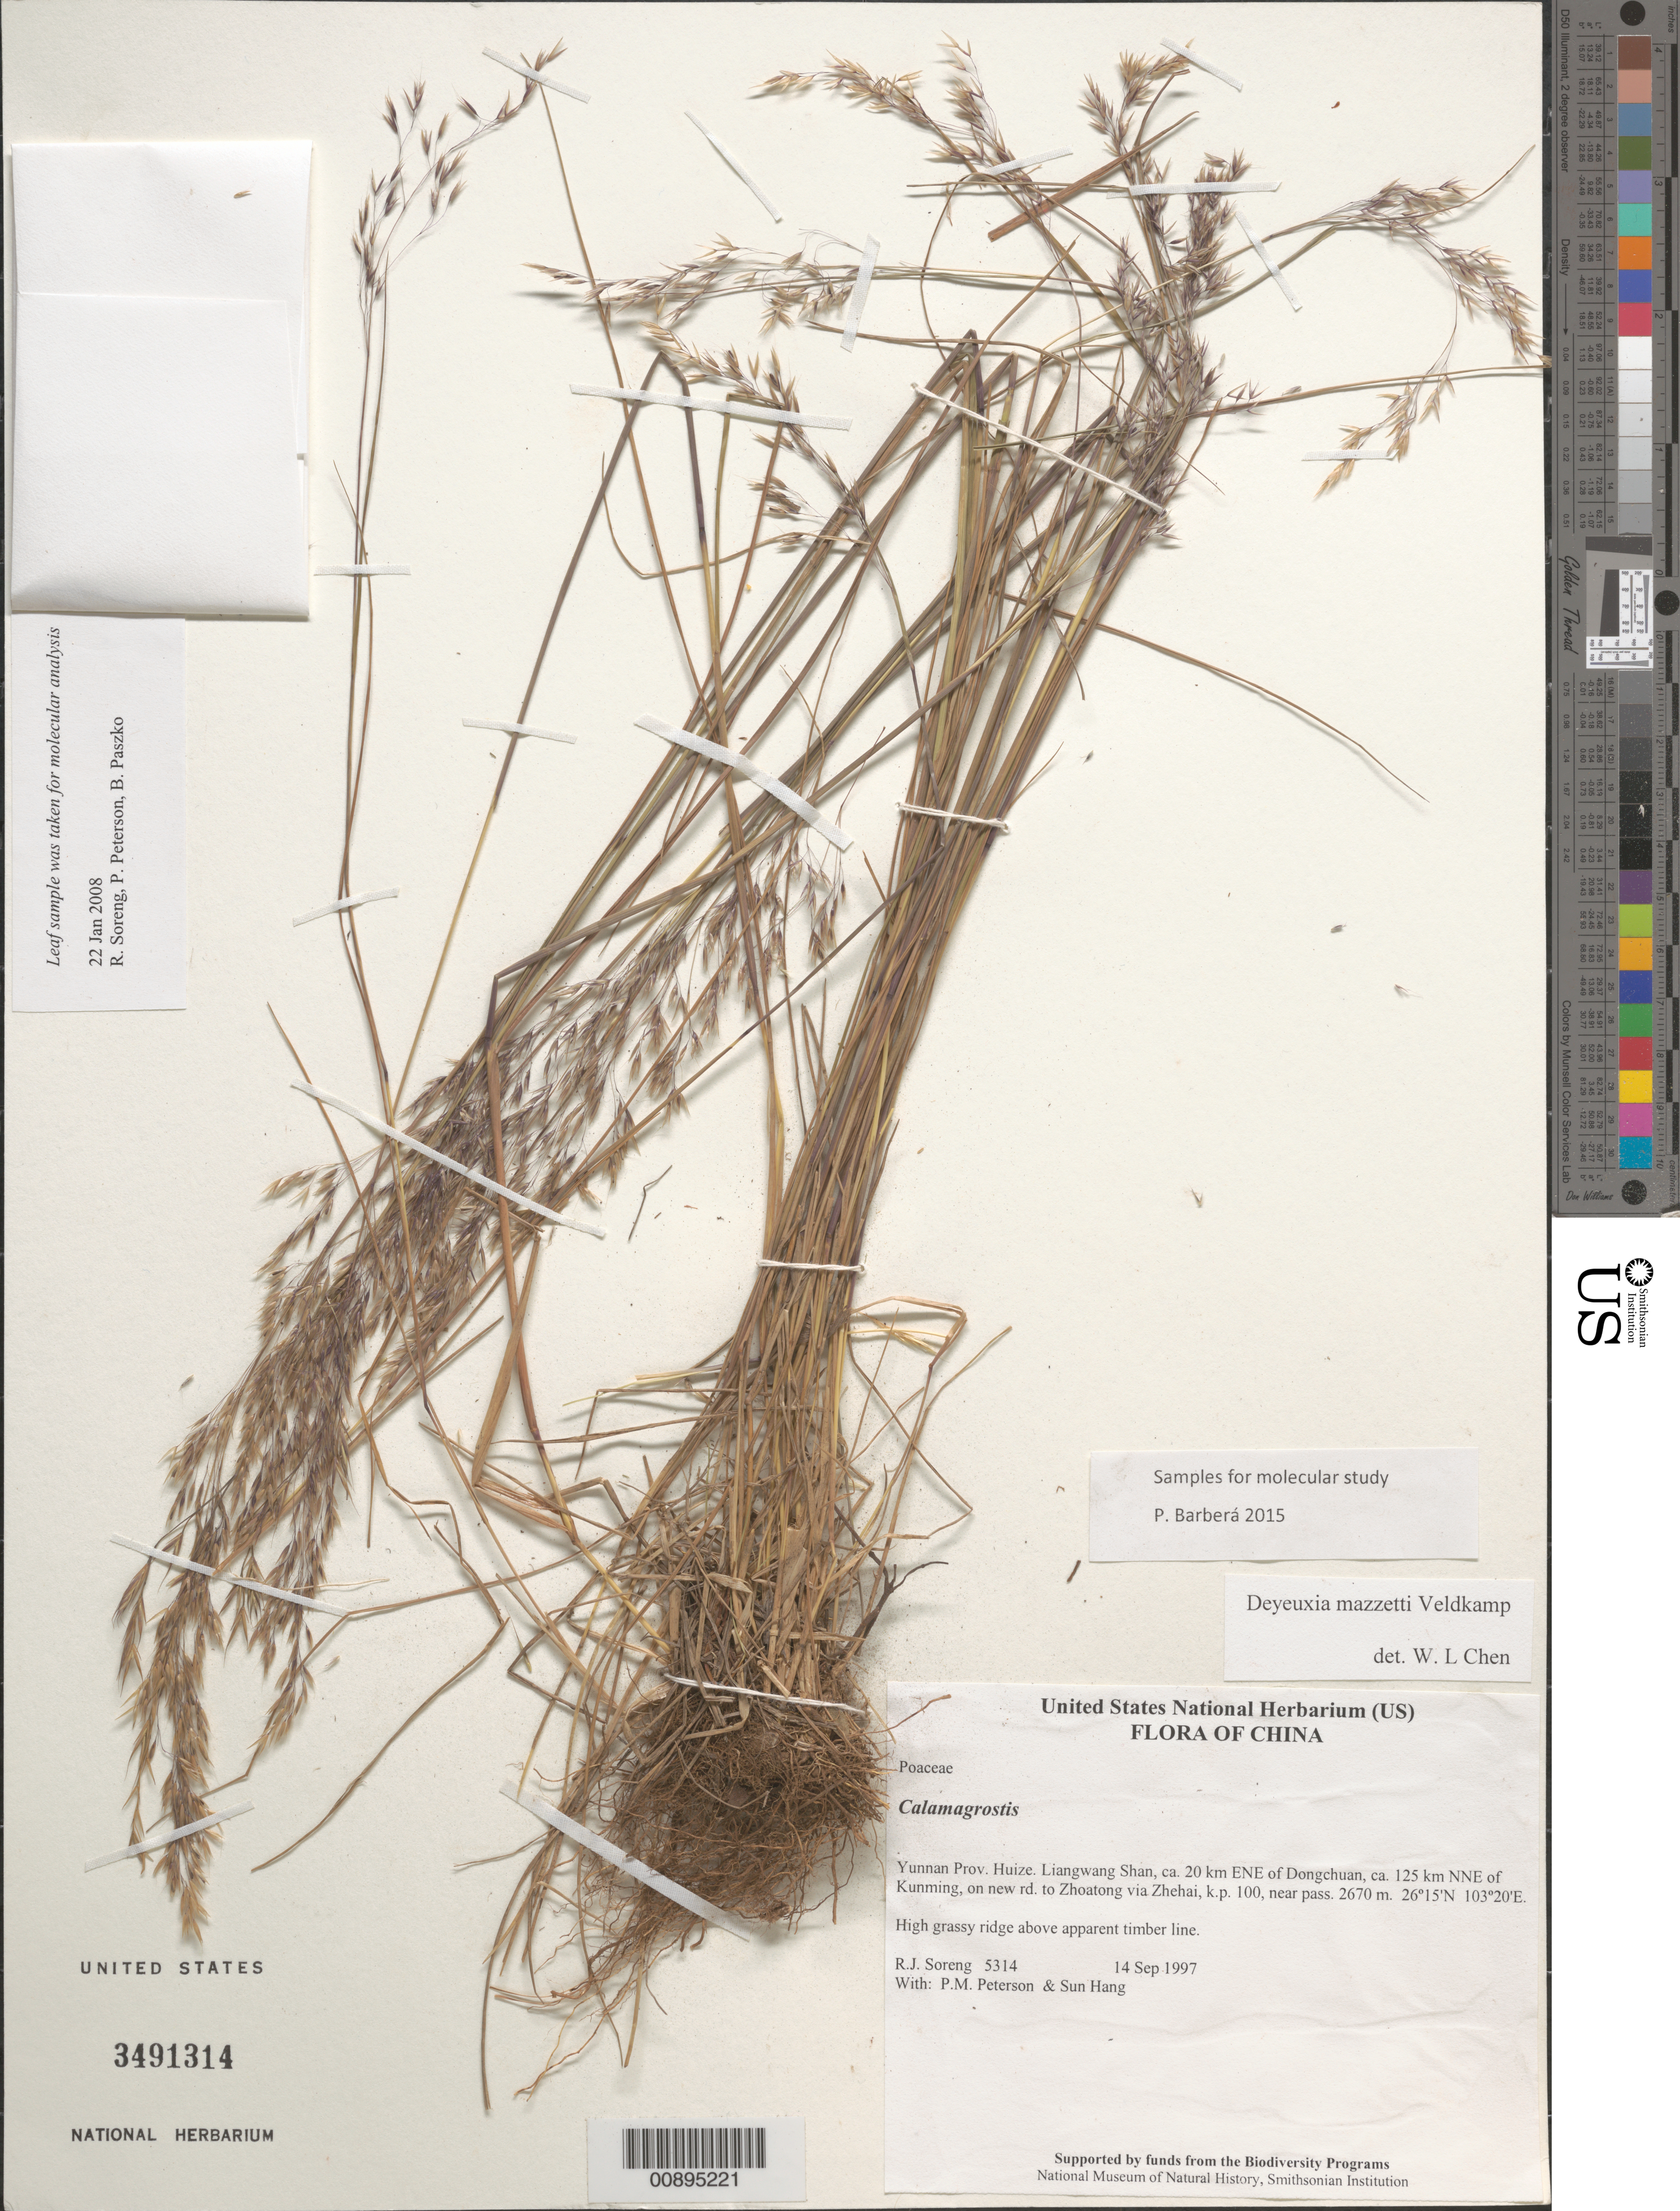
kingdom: Plantae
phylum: Tracheophyta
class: Liliopsida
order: Poales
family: Poaceae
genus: Deyeuxia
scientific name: Deyeuxia mazzettii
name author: Veldkamp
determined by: Chen, W. L.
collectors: R. J. Soreng, P. M. Peterson & Sun Hang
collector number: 5314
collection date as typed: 14 Sep 1997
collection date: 1997-09-14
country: China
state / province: Yunnan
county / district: Huize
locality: Liangwang Shan, ca. 20 km ENE of Dongchuan, ca. 125 km NNE of Kunming, on new rd. to Zhoatong via Zhehai, k.p. 100, near pass.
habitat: High grassy ridge above apparent timber line.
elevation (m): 2670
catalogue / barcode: US 3491314